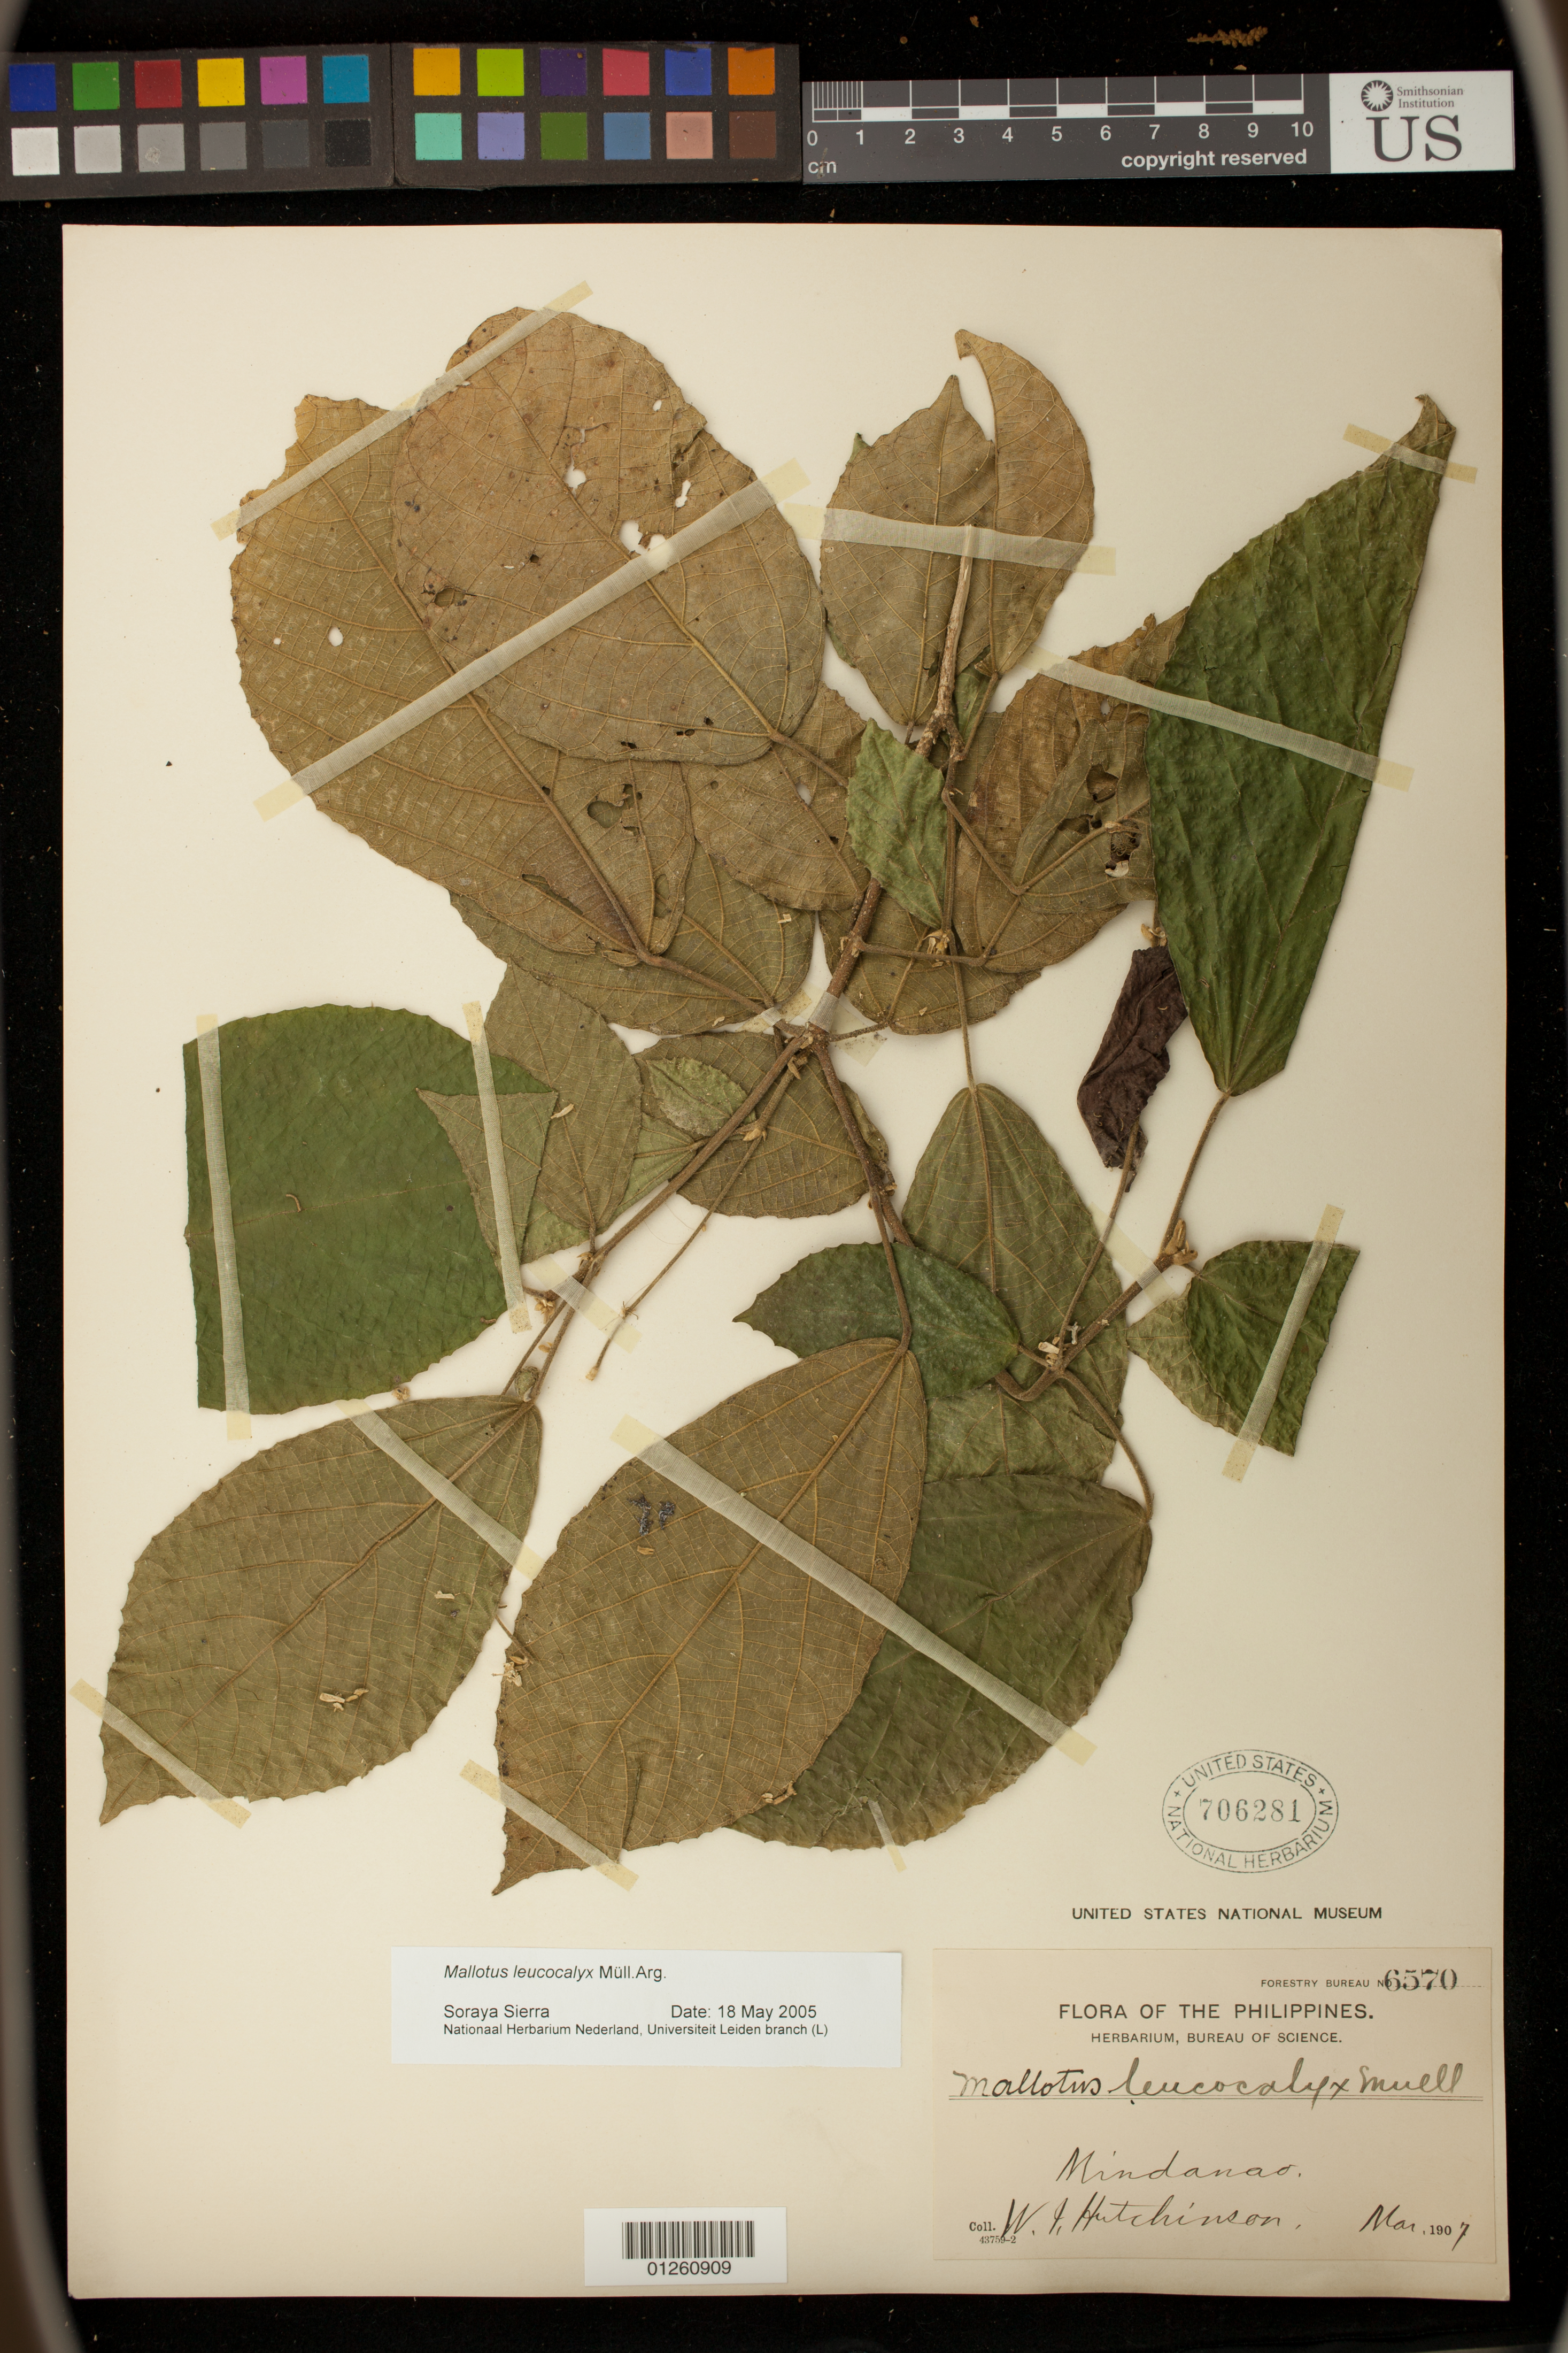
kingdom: Plantae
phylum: Tracheophyta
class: Magnoliopsida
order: Malpighiales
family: Euphorbiaceae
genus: Mallotus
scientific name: Mallotus leucocalyx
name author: Müll. Arg. in DC.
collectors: W. I. Hutchinson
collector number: For. Bur. 6570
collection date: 1907-03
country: Philippines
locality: Mindanao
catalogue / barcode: US 706281